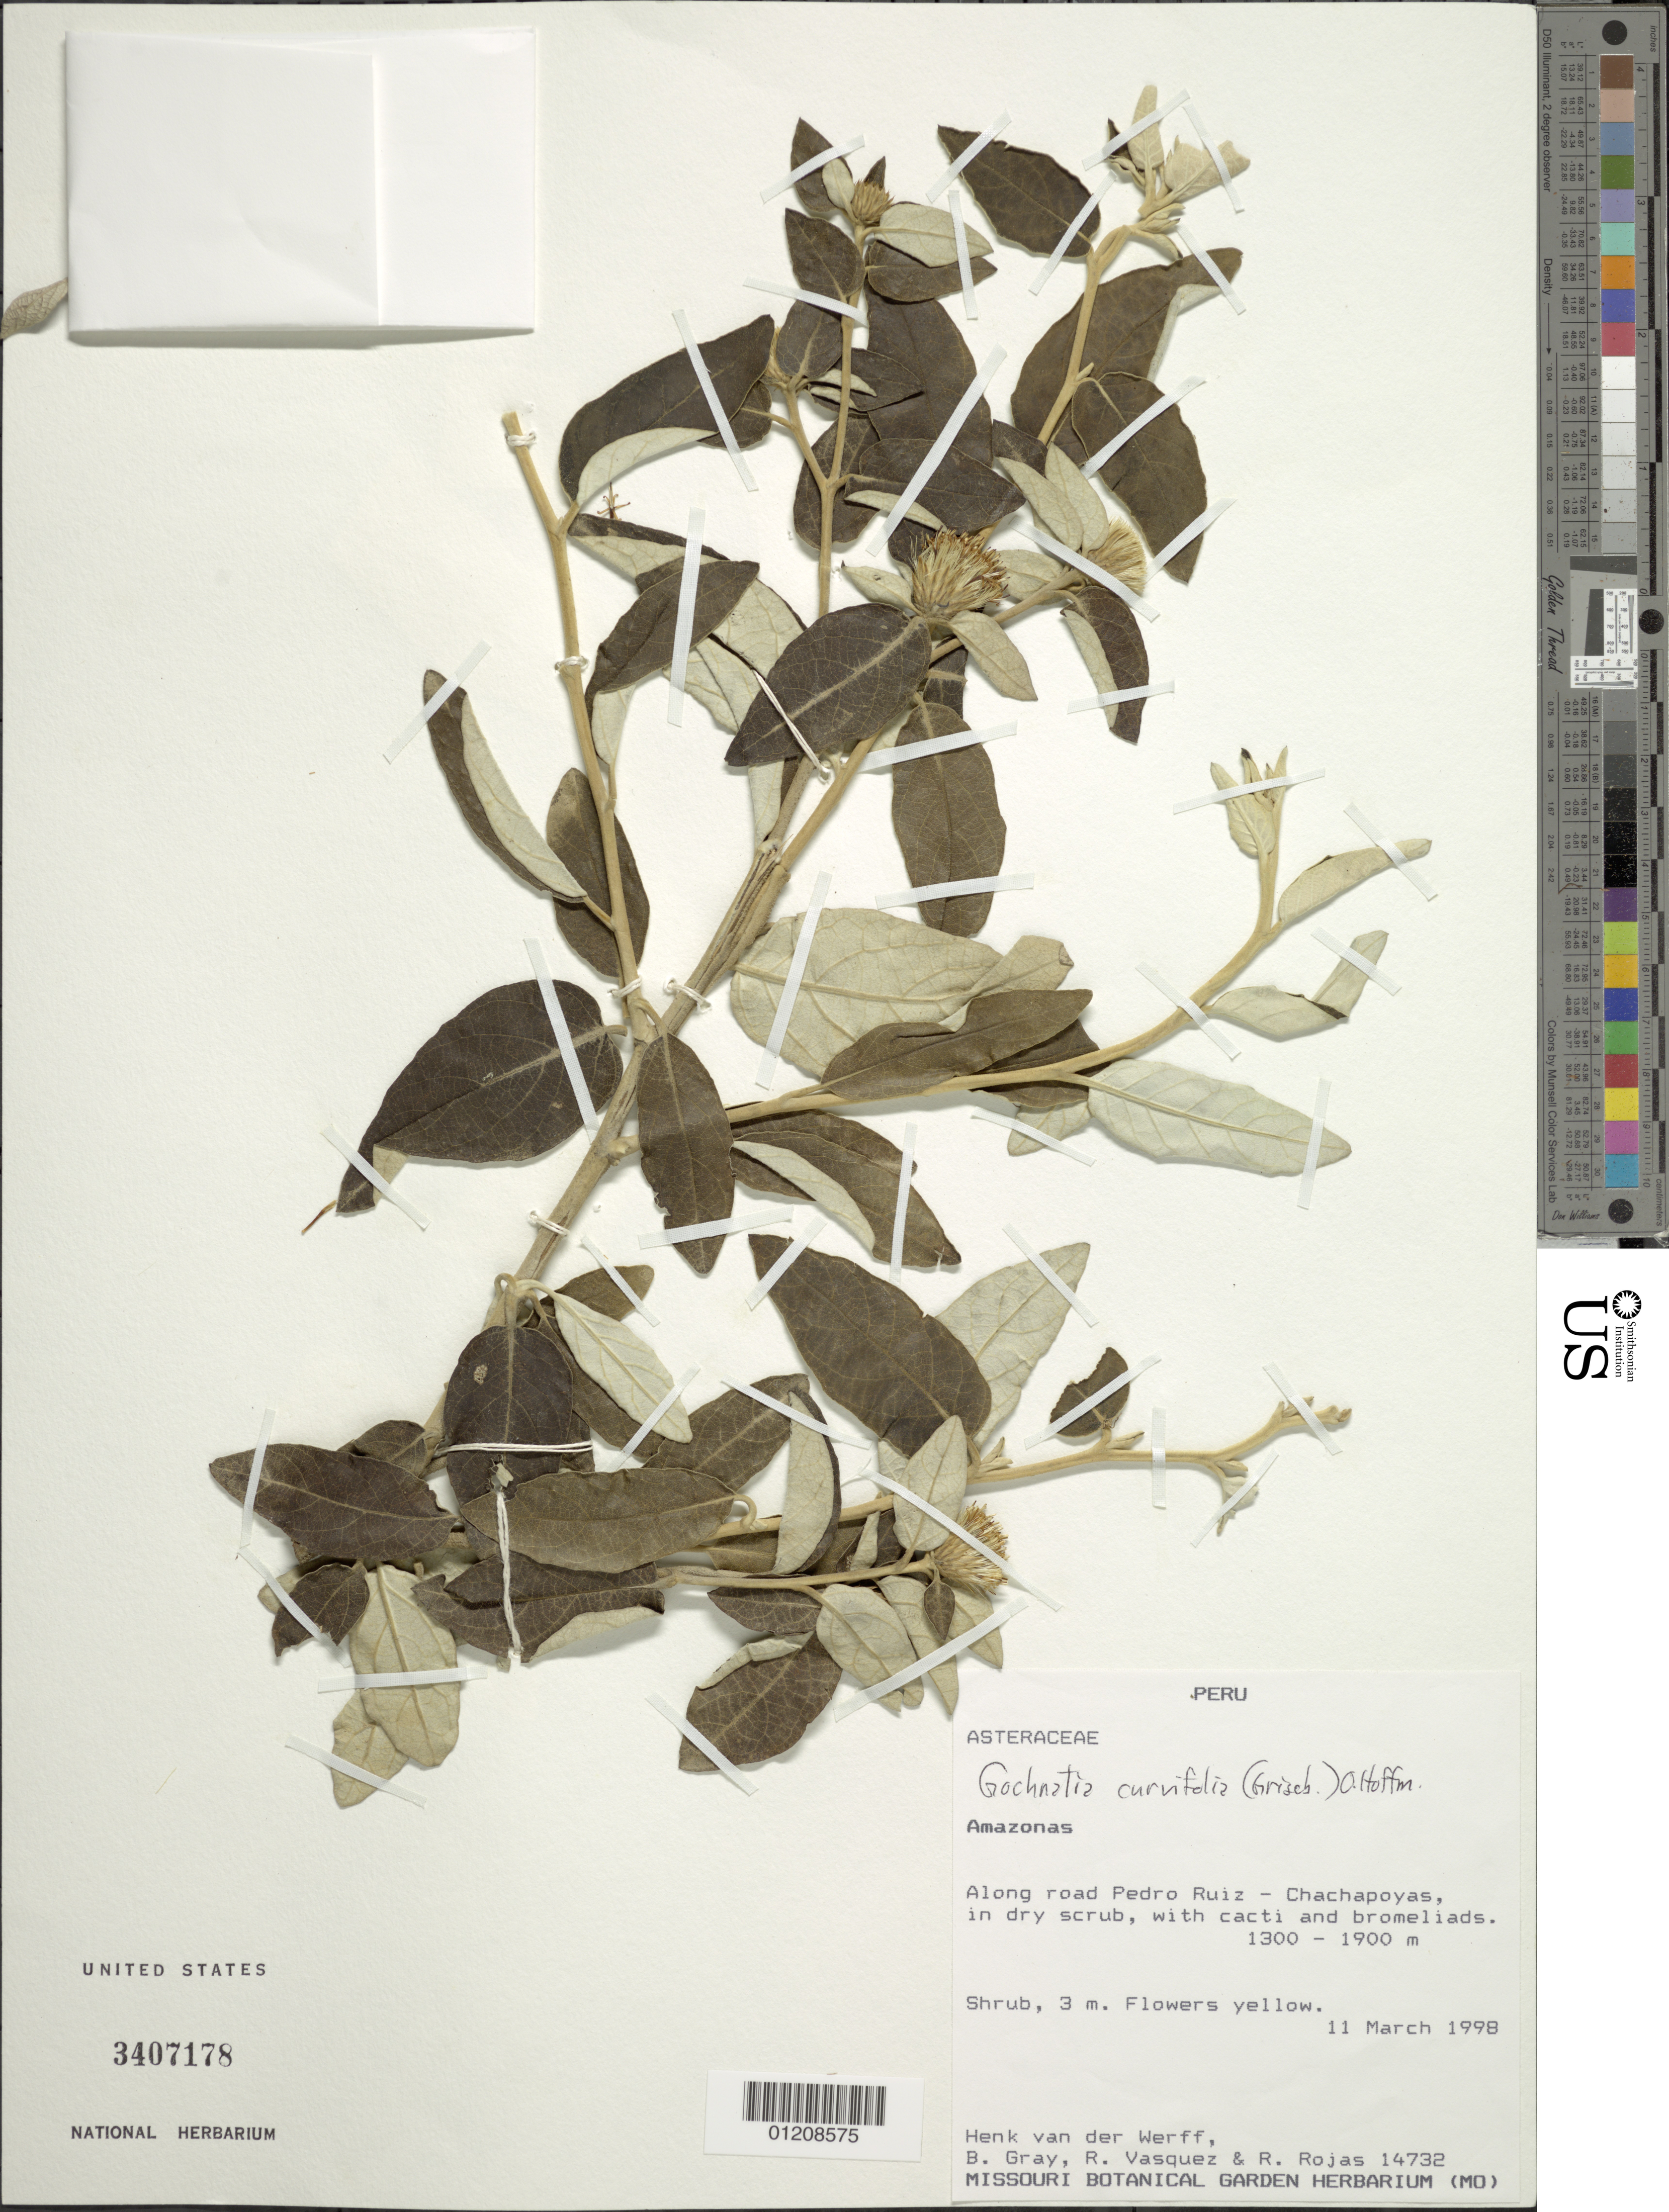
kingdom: Plantae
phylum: Tracheophyta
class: Magnoliopsida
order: Asterales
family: Asteraceae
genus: Gochnatia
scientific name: Gochnatia curviflora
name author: (Griseb.) O. Hoffm.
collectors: H. van der Werff, B. Gray, R. Vasquez & R. Rojas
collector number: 14732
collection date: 1998-03-11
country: Peru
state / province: Amazonas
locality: Along road Pedro Ruiz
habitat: Chachapoyas, in dry scrub, with cacti and bromeliads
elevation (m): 1300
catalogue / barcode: US 3407178